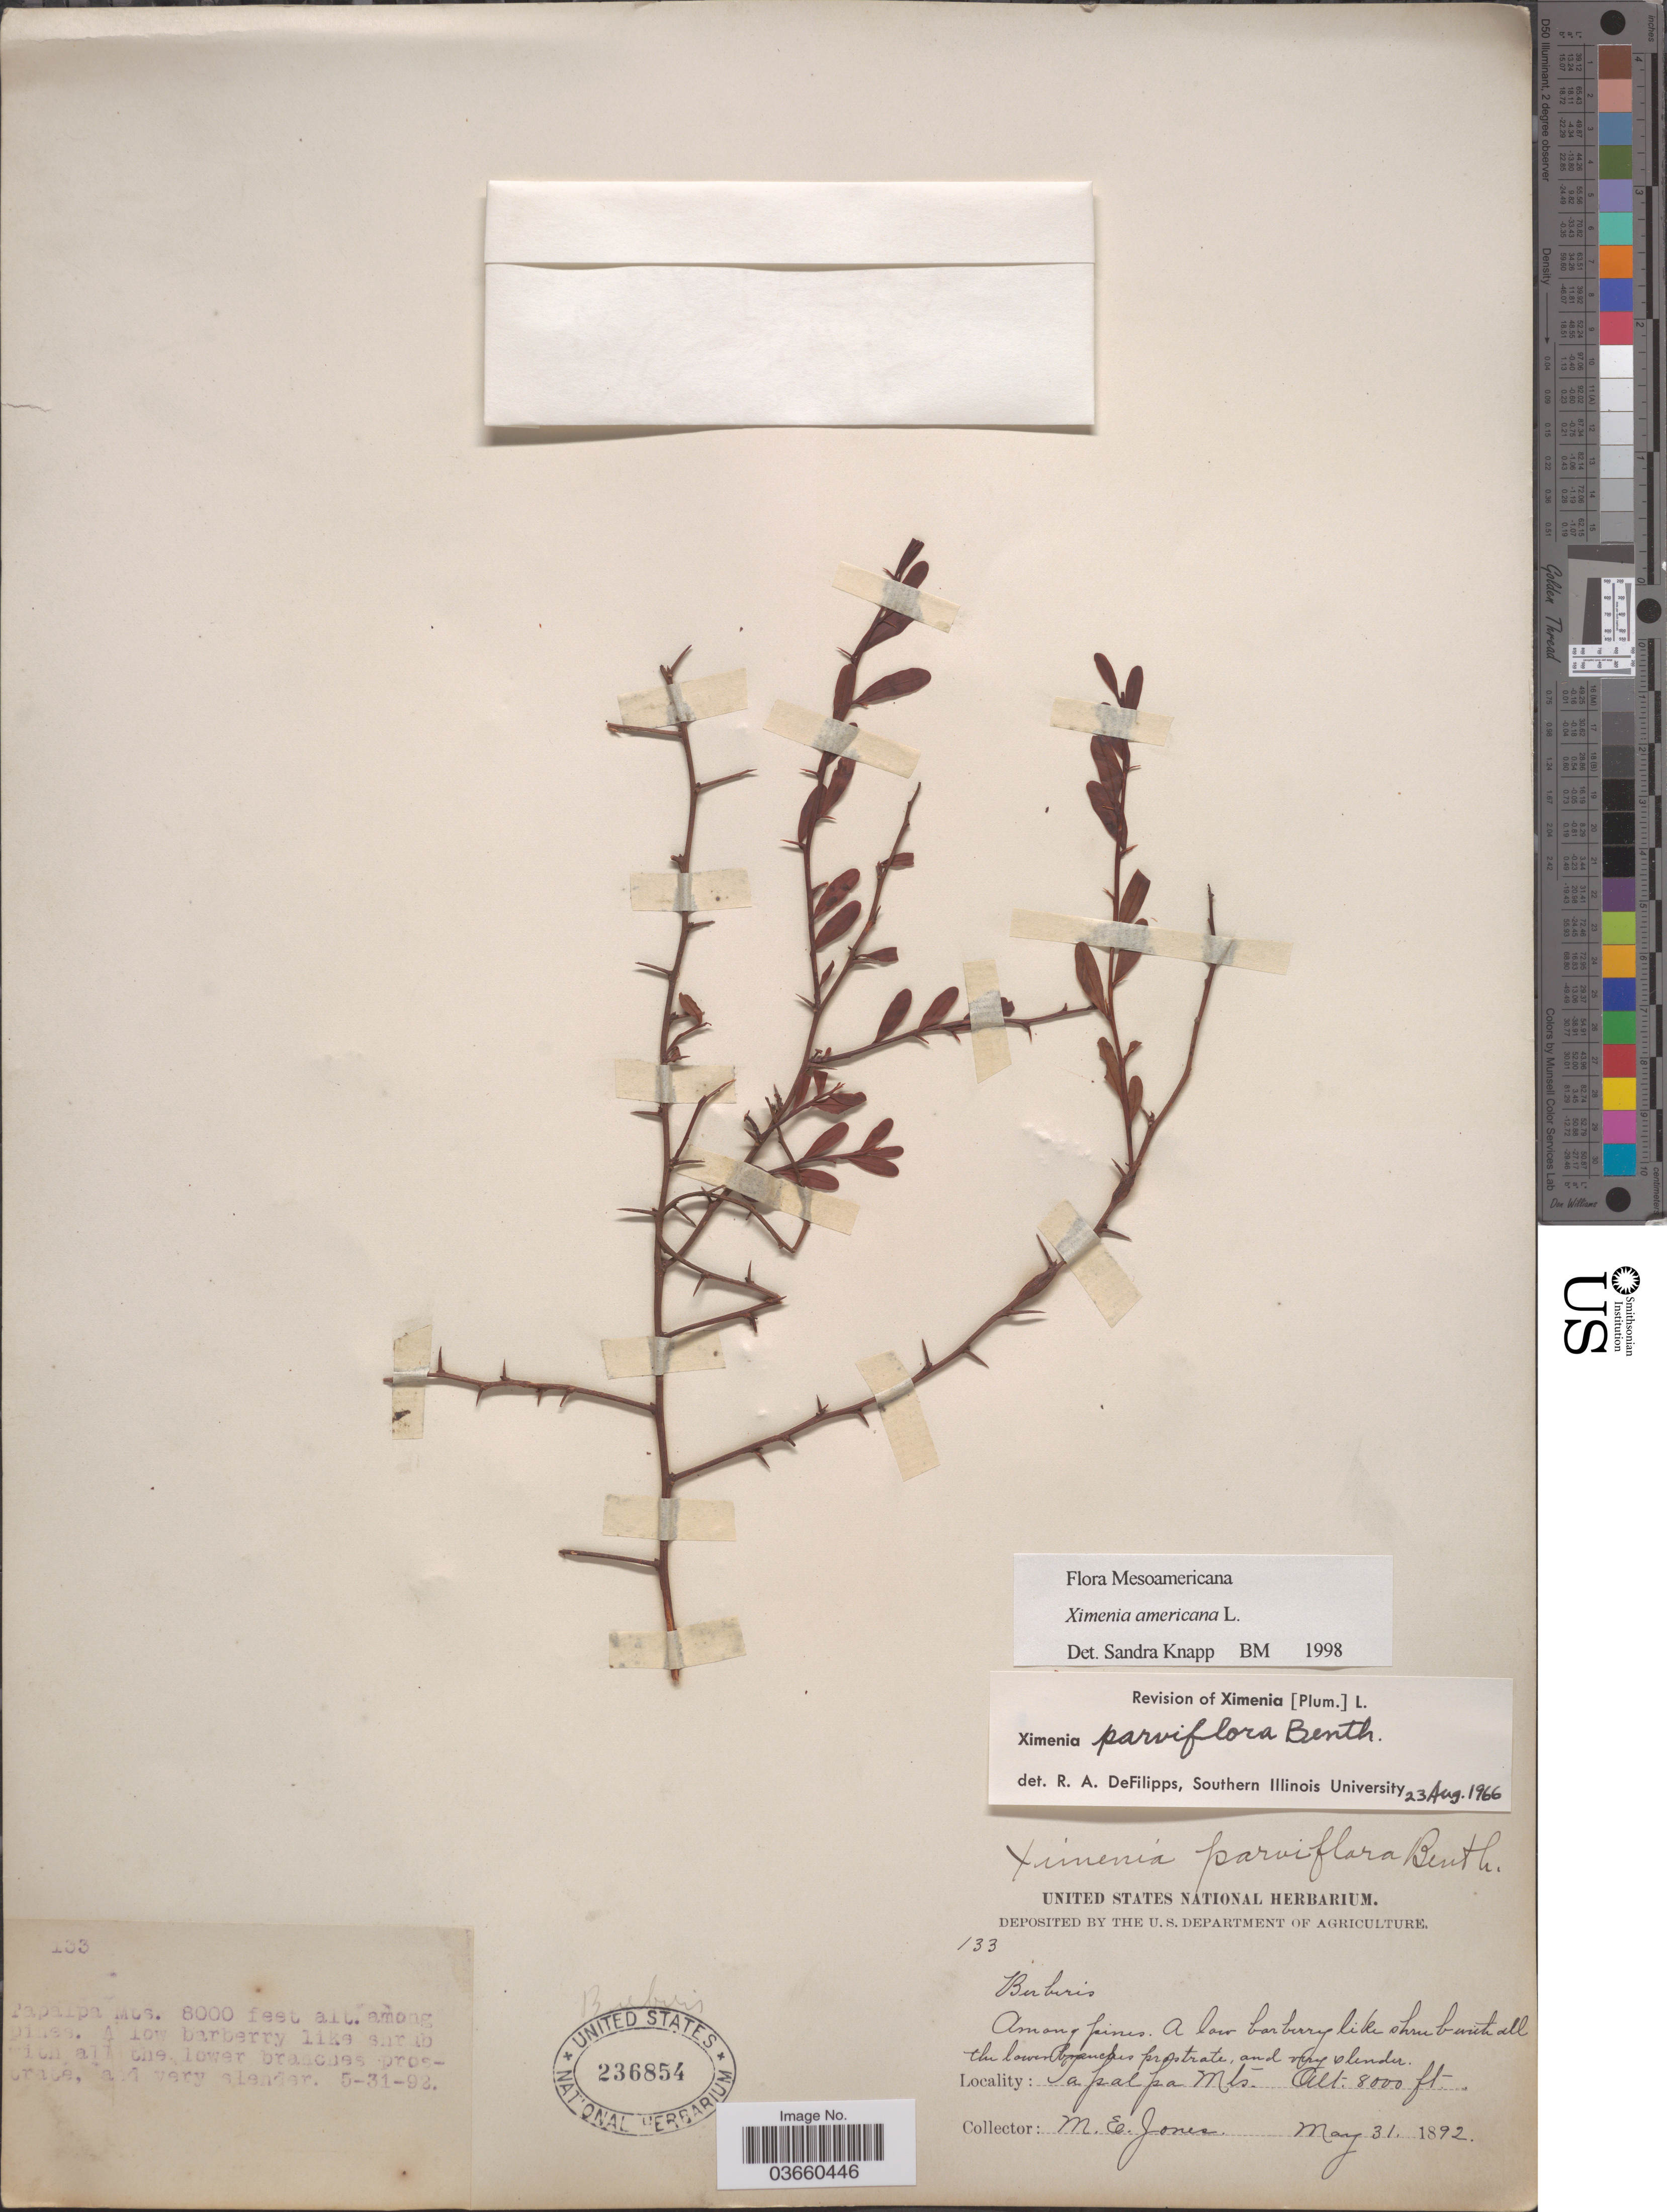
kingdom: Plantae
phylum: Tracheophyta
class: Magnoliopsida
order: Santalales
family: Ximeniaceae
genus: Ximenia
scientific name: Ximenia americana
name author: L.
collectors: M. E. Jones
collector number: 133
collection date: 1892-05-31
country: Mexico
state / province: Jalisco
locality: Tapalpa Mts.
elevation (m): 2438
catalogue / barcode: US 236854